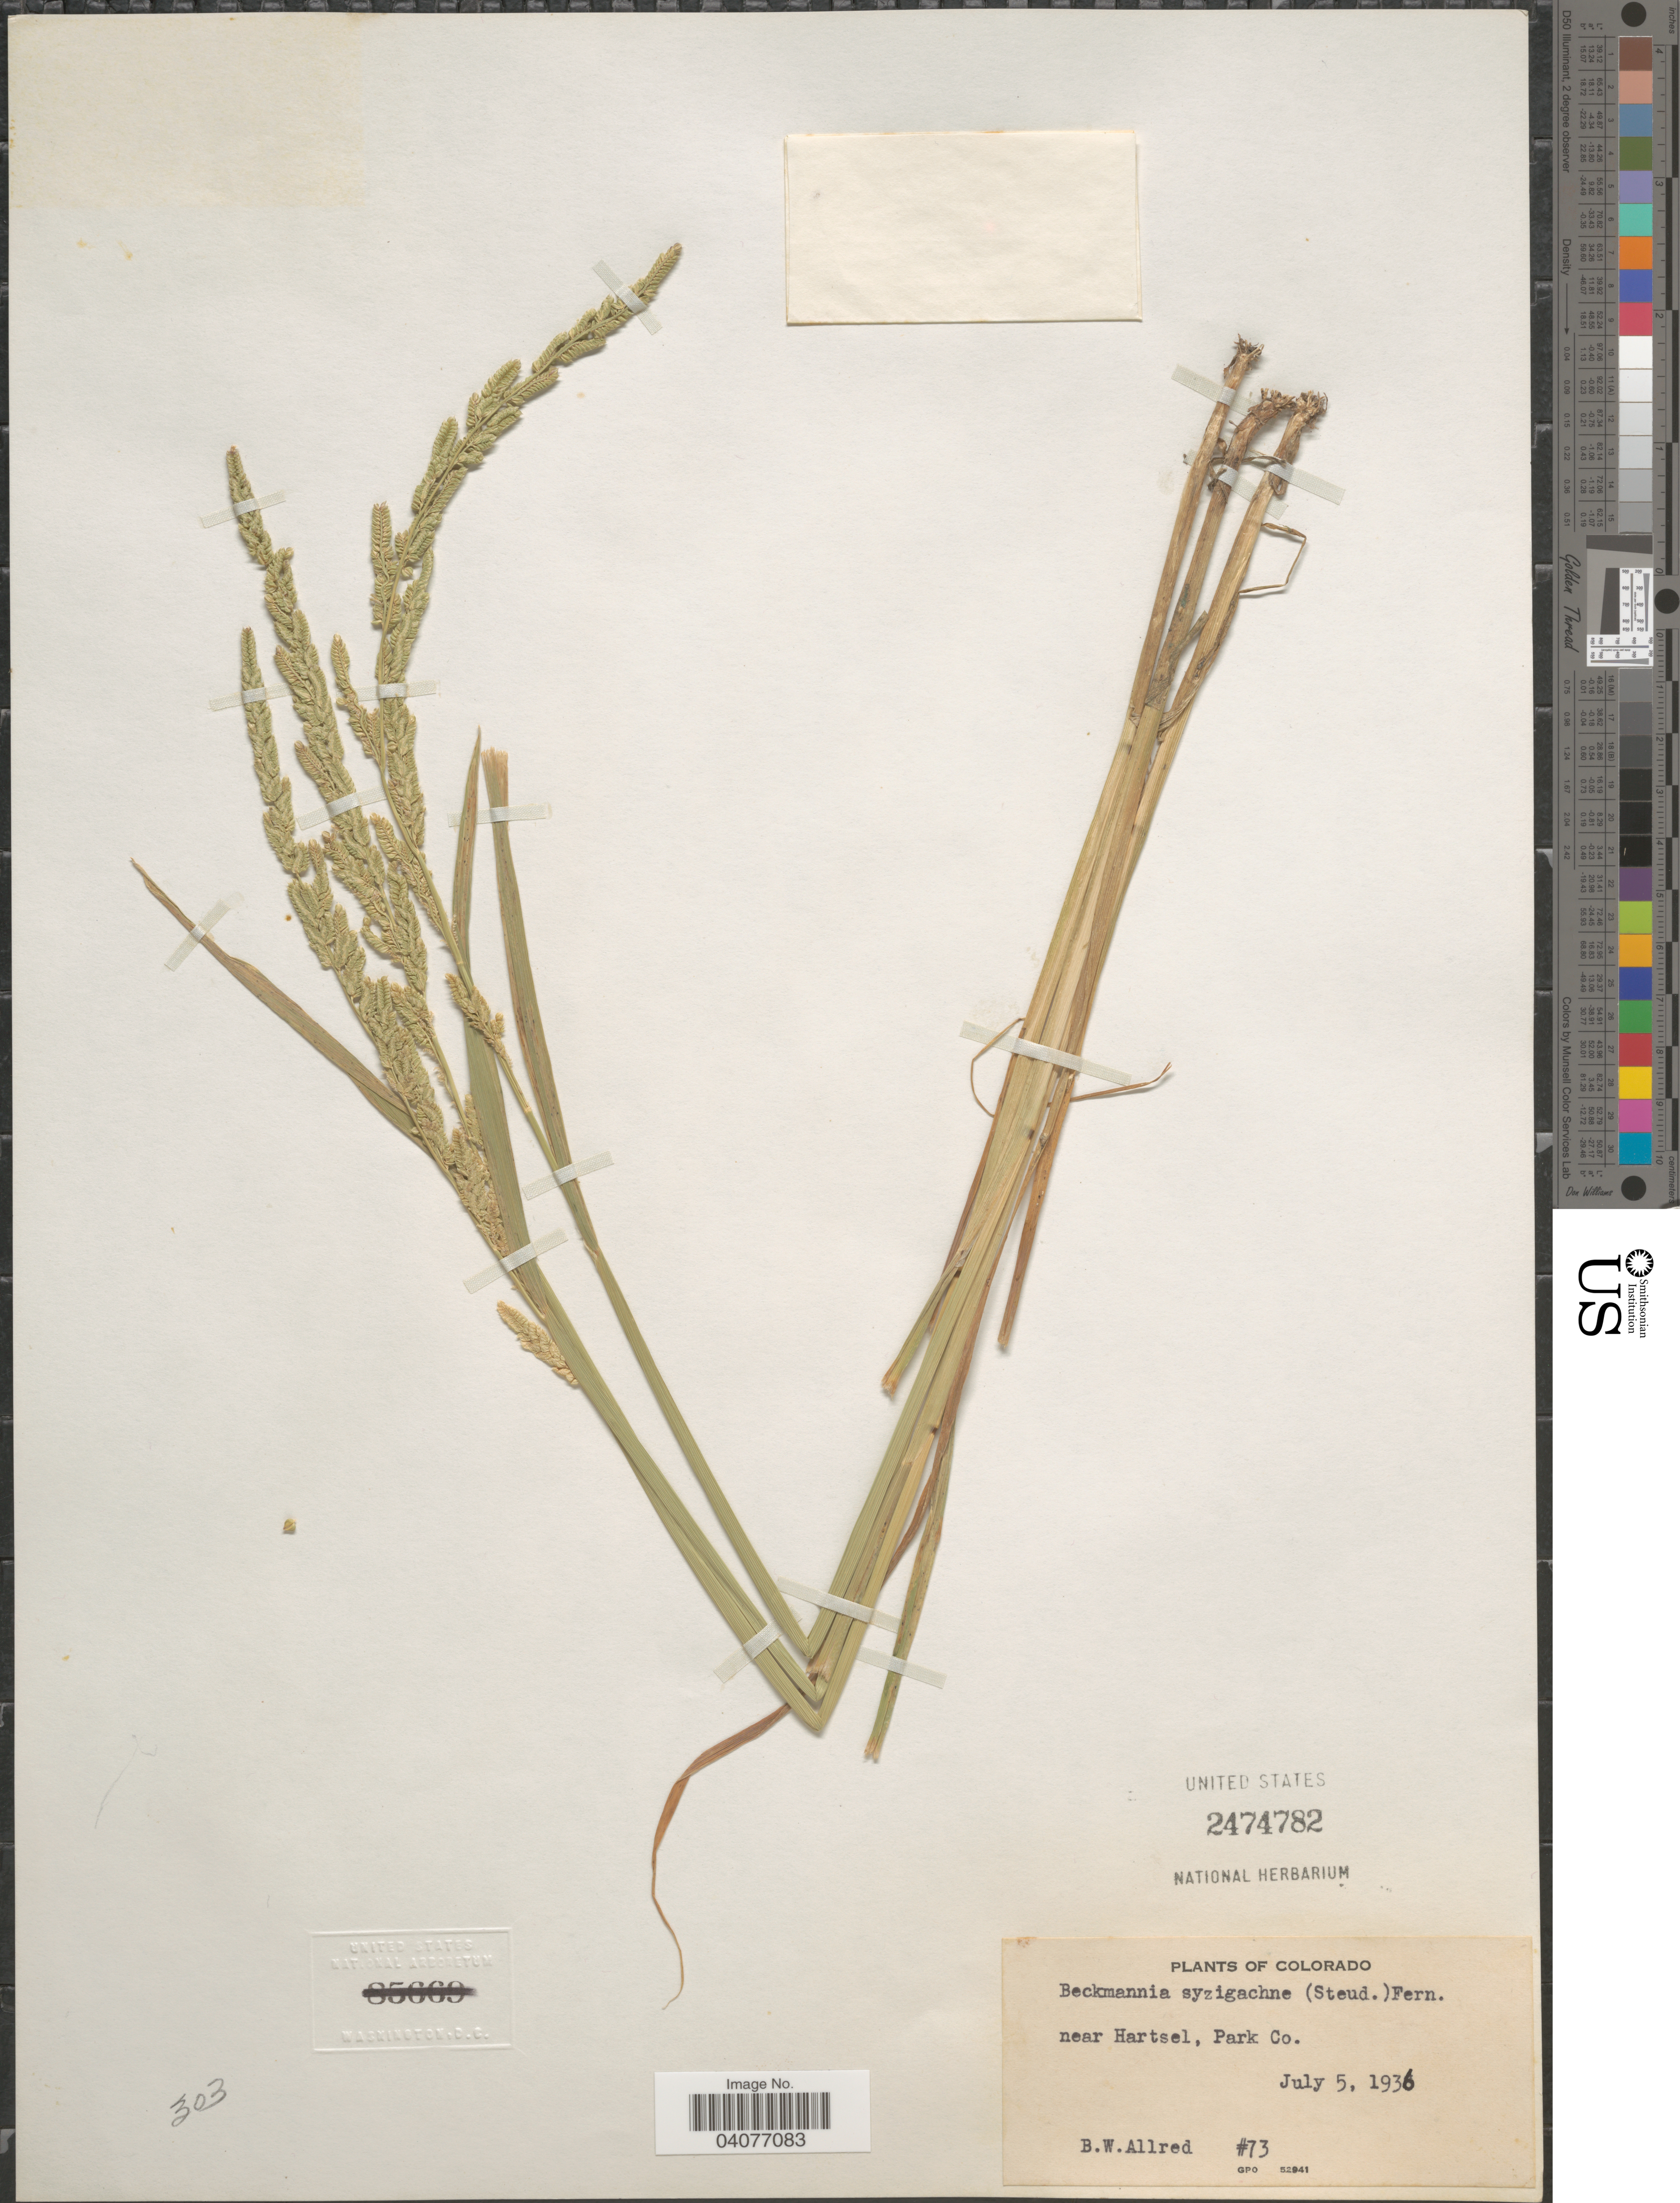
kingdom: Plantae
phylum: Tracheophyta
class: Liliopsida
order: Poales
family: Poaceae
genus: Beckmannia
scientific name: Beckmannia syzigachne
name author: (Steud.) Fernald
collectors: B. Allred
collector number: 73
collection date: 1936-07-05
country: United States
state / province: Colorado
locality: Near Hartsel, Park Co.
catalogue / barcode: US 2474782